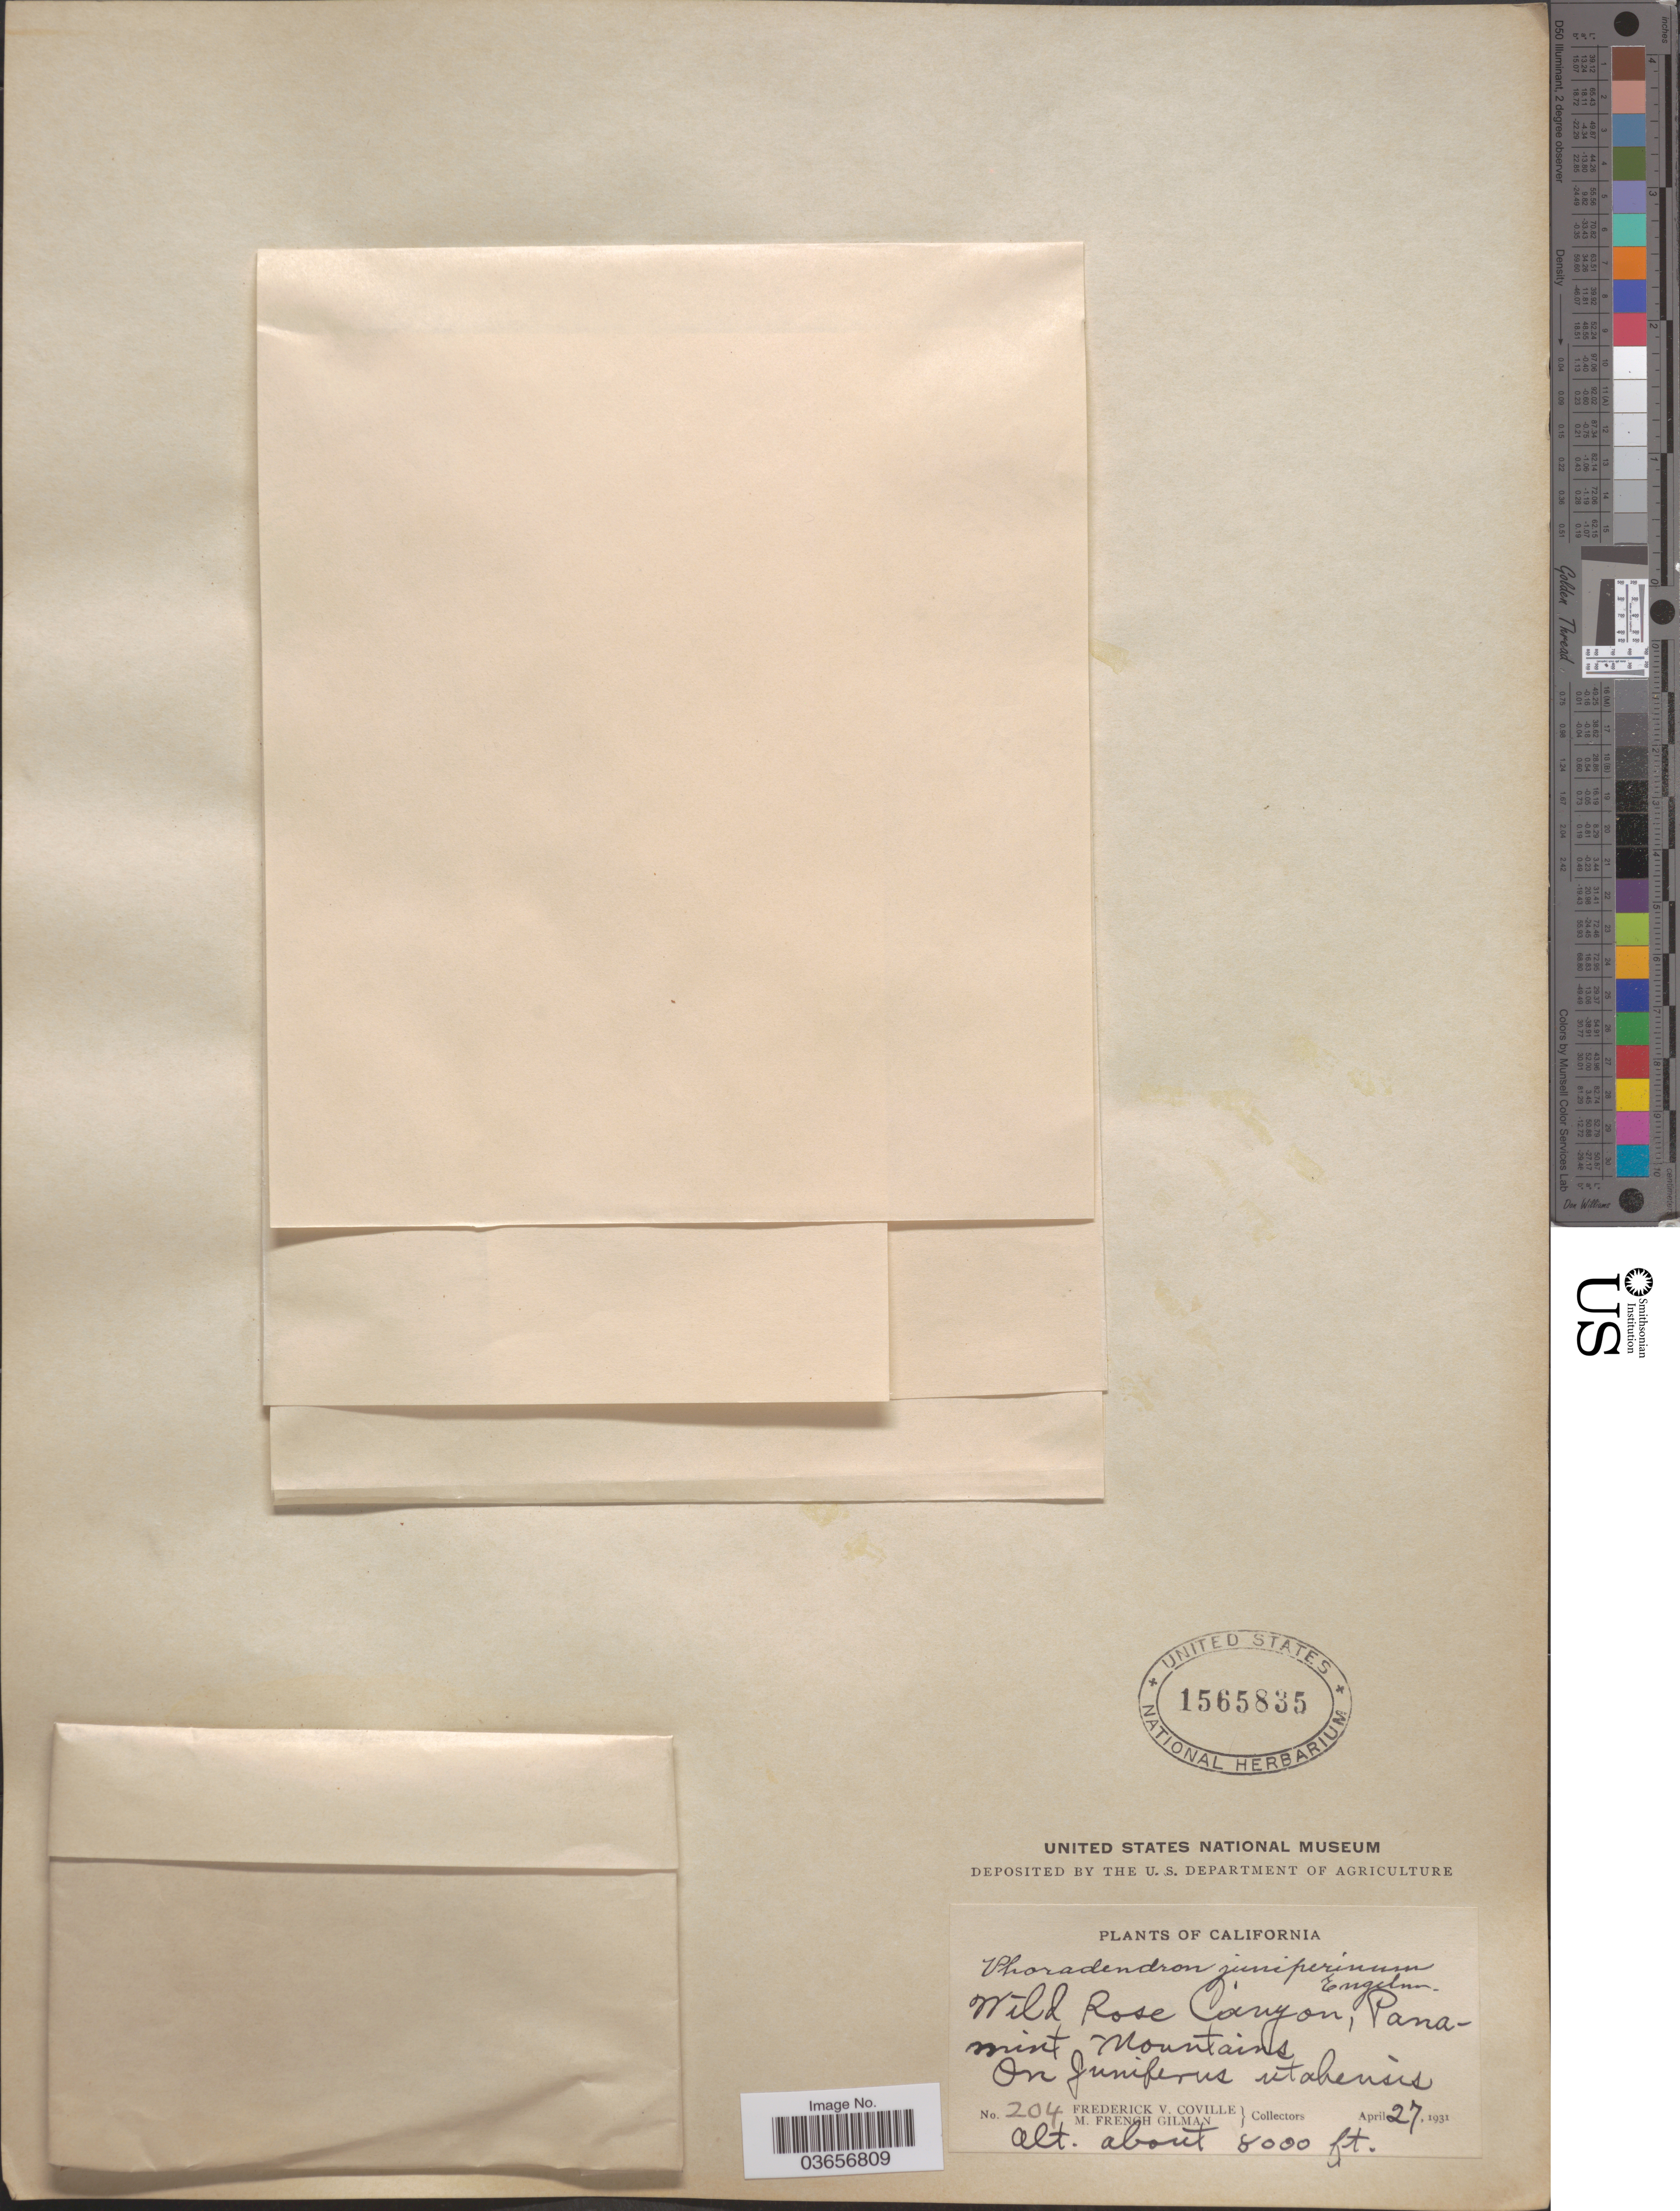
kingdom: Plantae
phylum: Tracheophyta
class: Magnoliopsida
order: Santalales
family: Viscaceae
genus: Phoradendron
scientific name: Phoradendron juniperinum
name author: Engelm. ex A. Gray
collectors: F. V. Coville & M. F. Gilman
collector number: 204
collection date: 1931-04-27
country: United States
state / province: California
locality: Wild Rose Canyon, Panamint Mountains.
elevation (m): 2438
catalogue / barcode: US 1565835